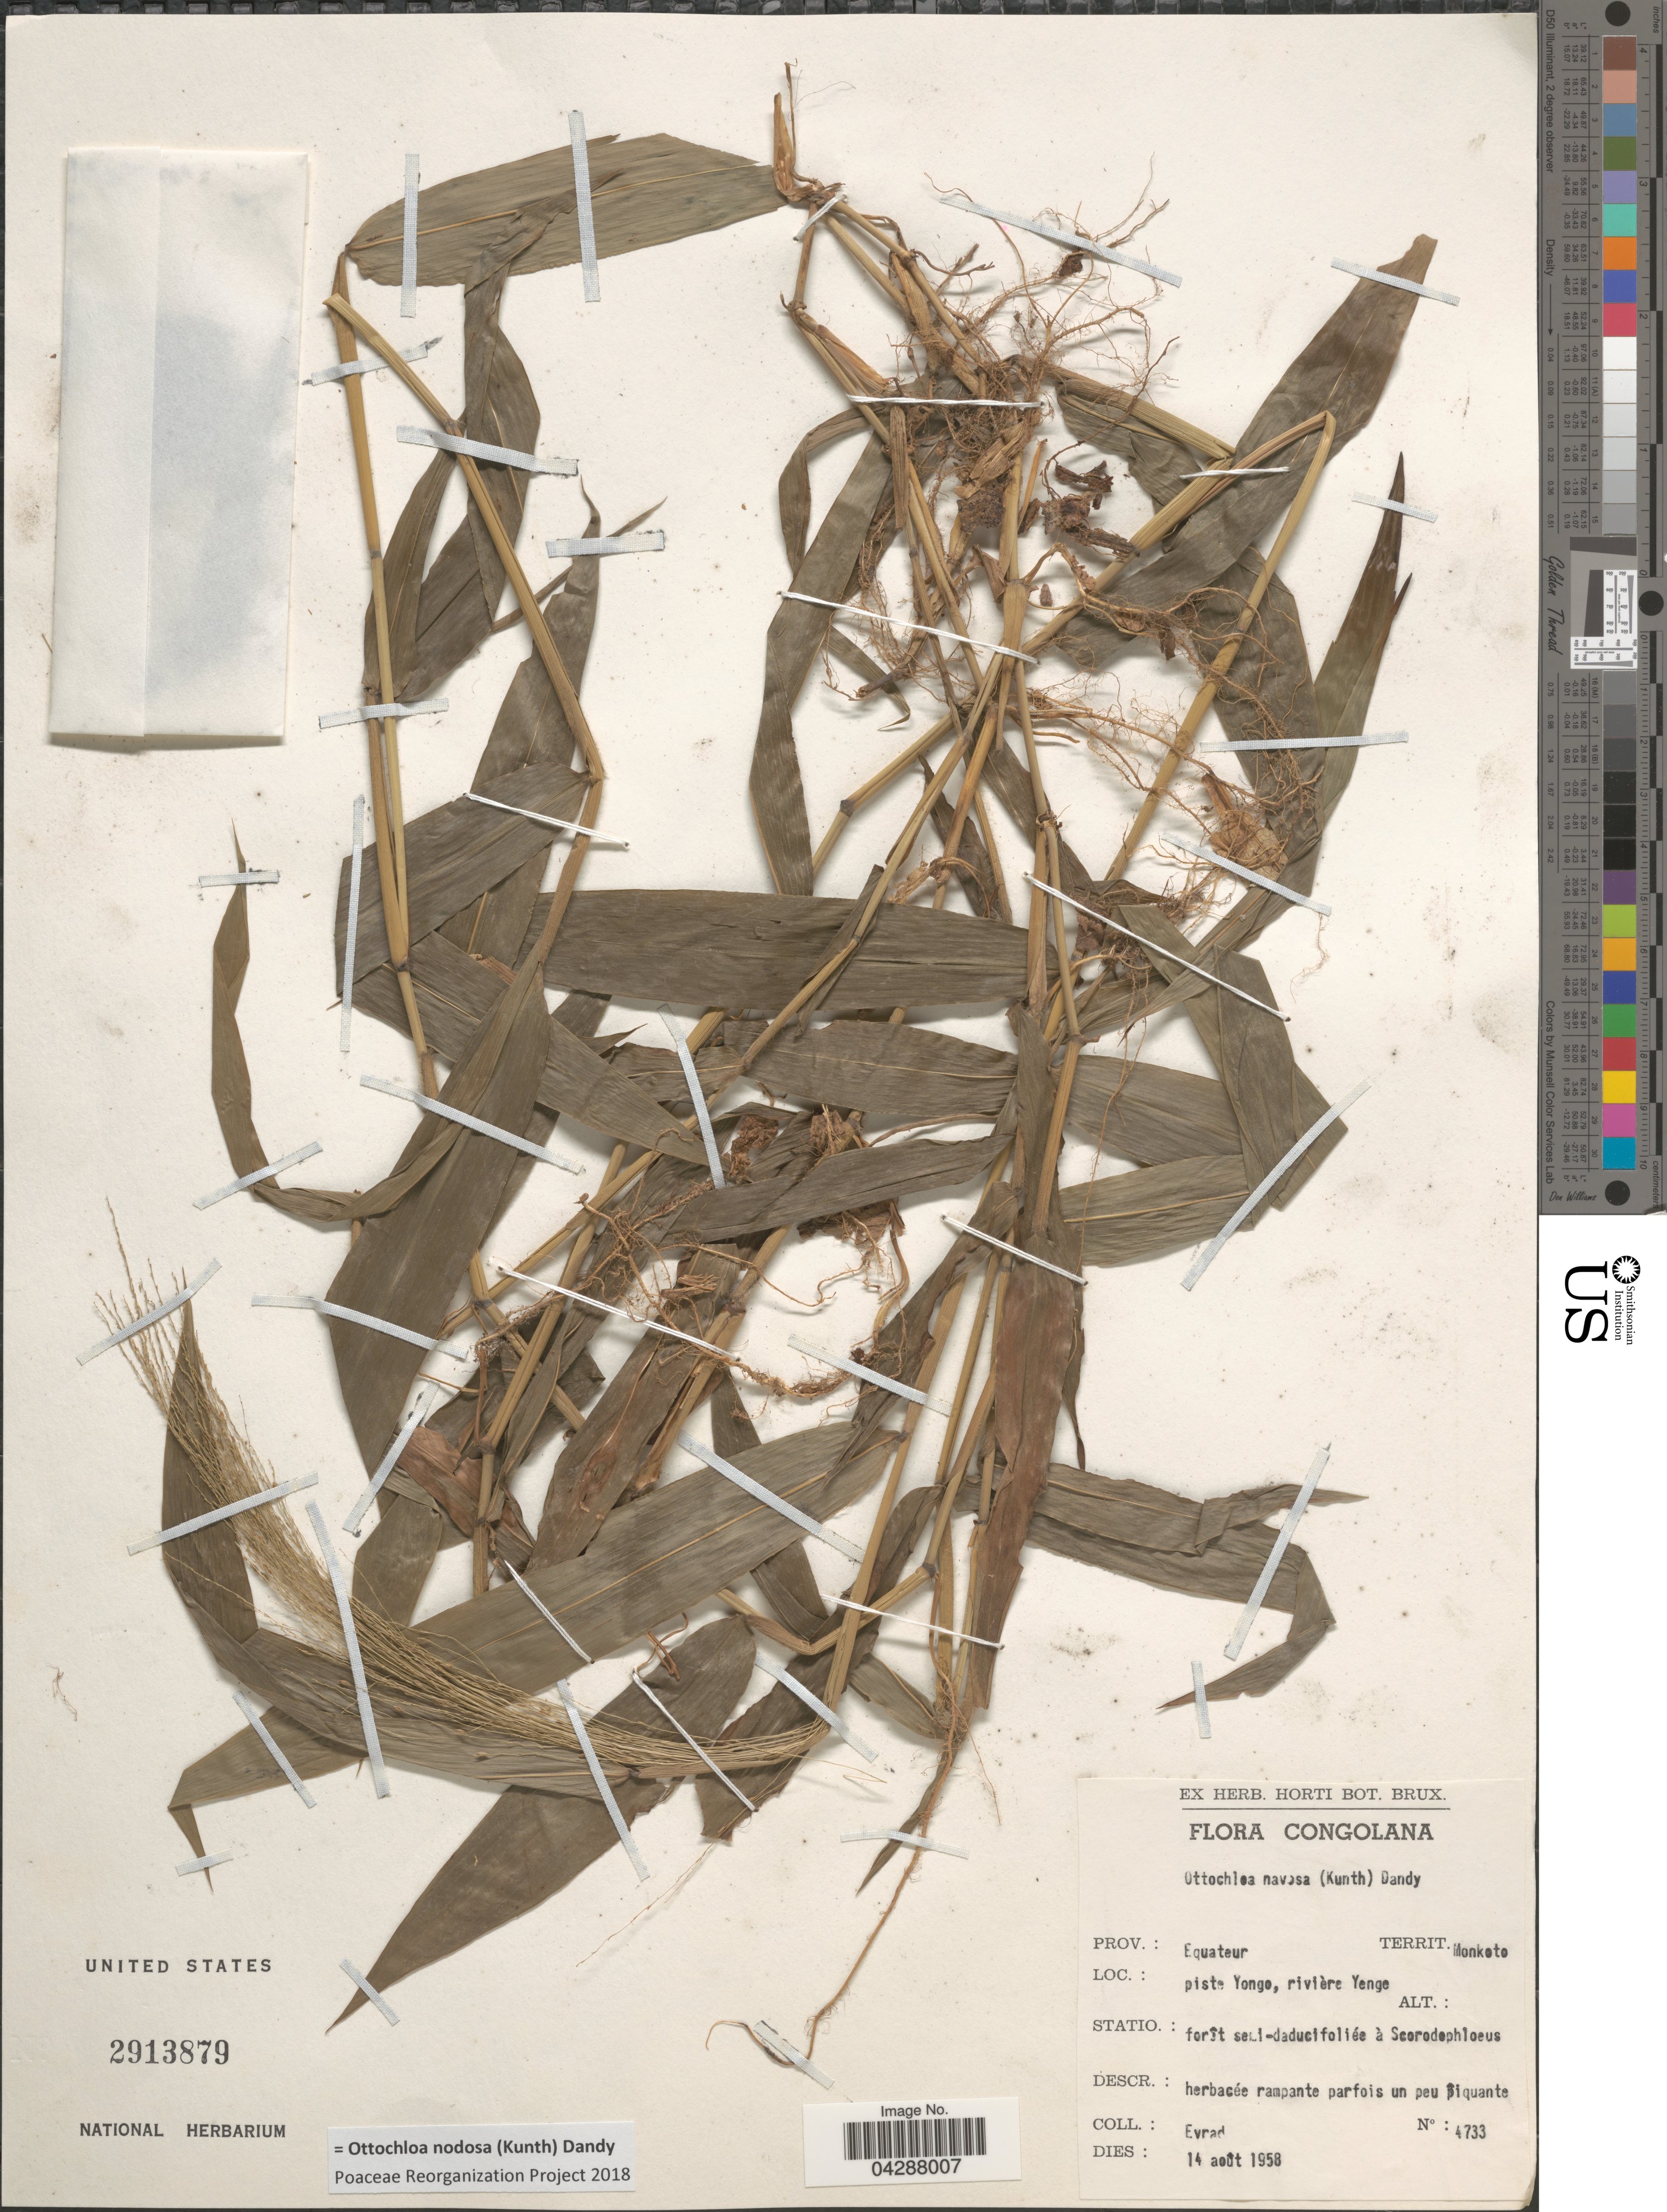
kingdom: Plantae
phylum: Tracheophyta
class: Liliopsida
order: Poales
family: Poaceae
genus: Ottochloa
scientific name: Ottochloa nodosa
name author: (Kunth) Dandy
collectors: Evrad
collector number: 4733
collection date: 1958-08-14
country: Congo, Democratic Republic of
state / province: Equateur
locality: Congolana. Territ. Monkoto. Piste Yongo, rivière Yenge.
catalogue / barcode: US 2913879